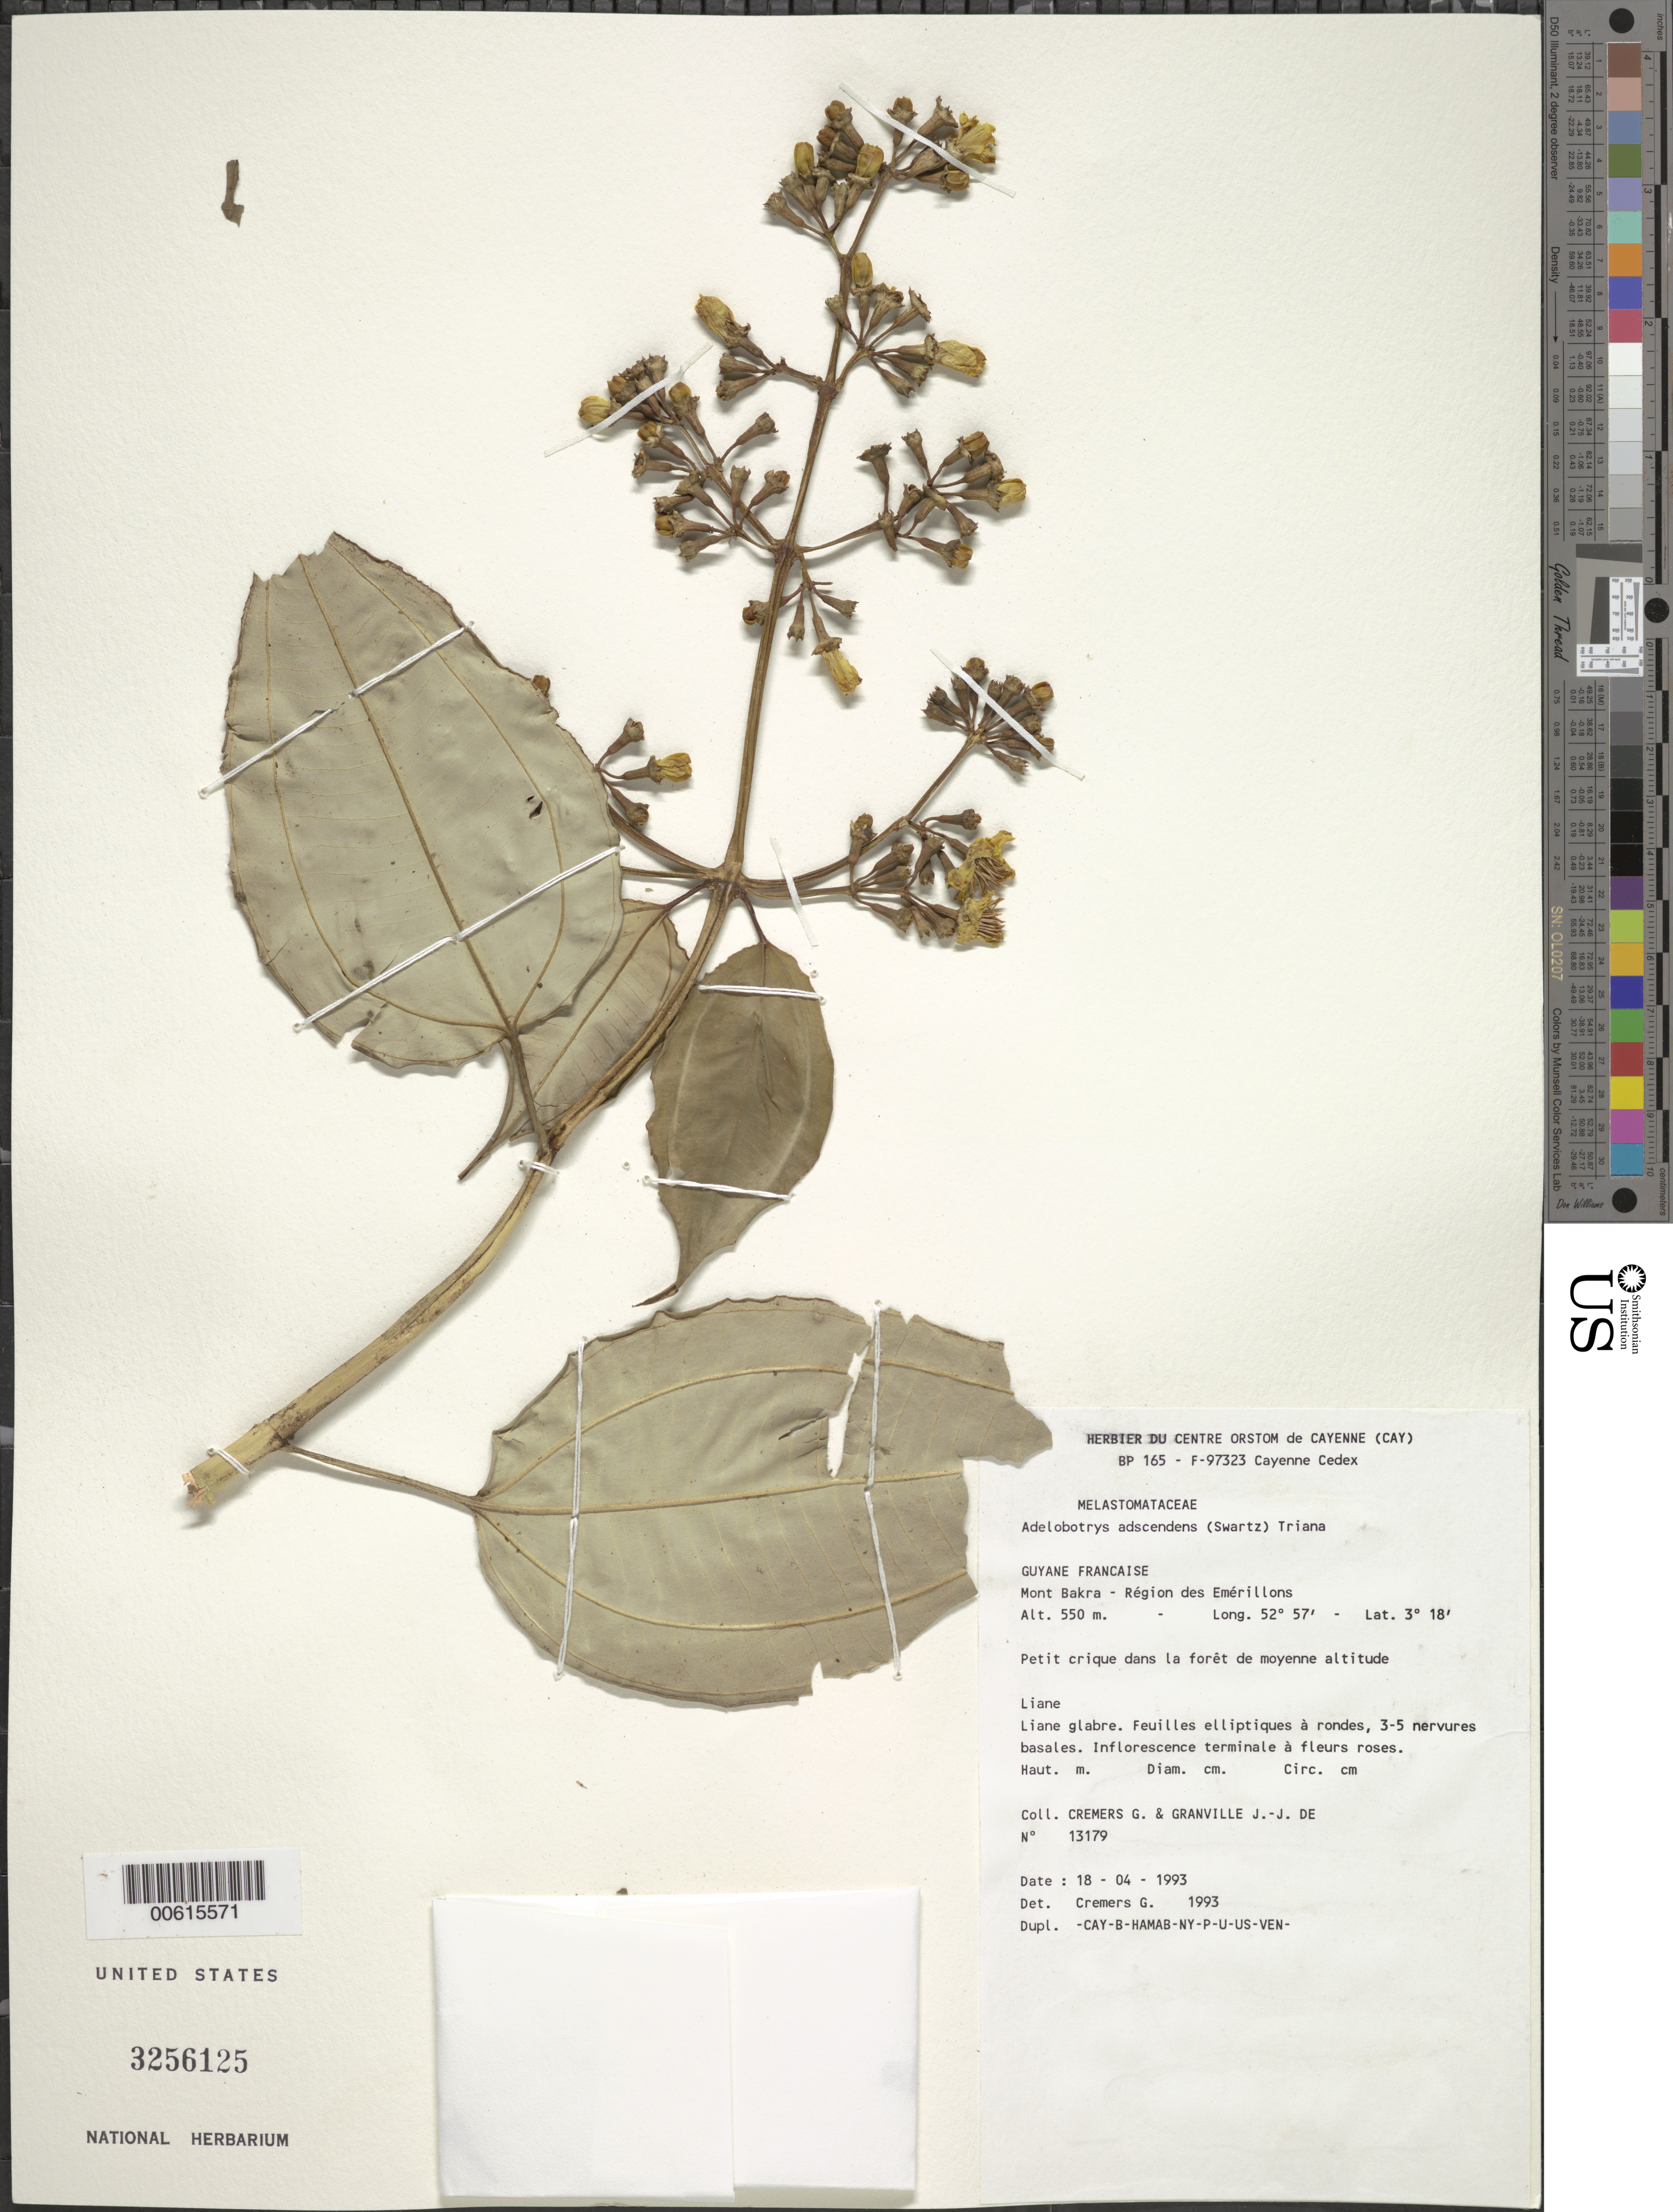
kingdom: Plantae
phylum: Tracheophyta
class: Magnoliopsida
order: Myrtales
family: Melastomataceae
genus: Adelobotrys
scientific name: Adelobotrys adscendens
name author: (Sw.) Triana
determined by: Cremers, Georges A.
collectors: G. Cremers & J.-J. de Granville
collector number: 13179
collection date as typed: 18-Apr-93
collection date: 1993-04-18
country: French Guiana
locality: Mont Bakra, région des Emérillons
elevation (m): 550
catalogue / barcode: US 3256125